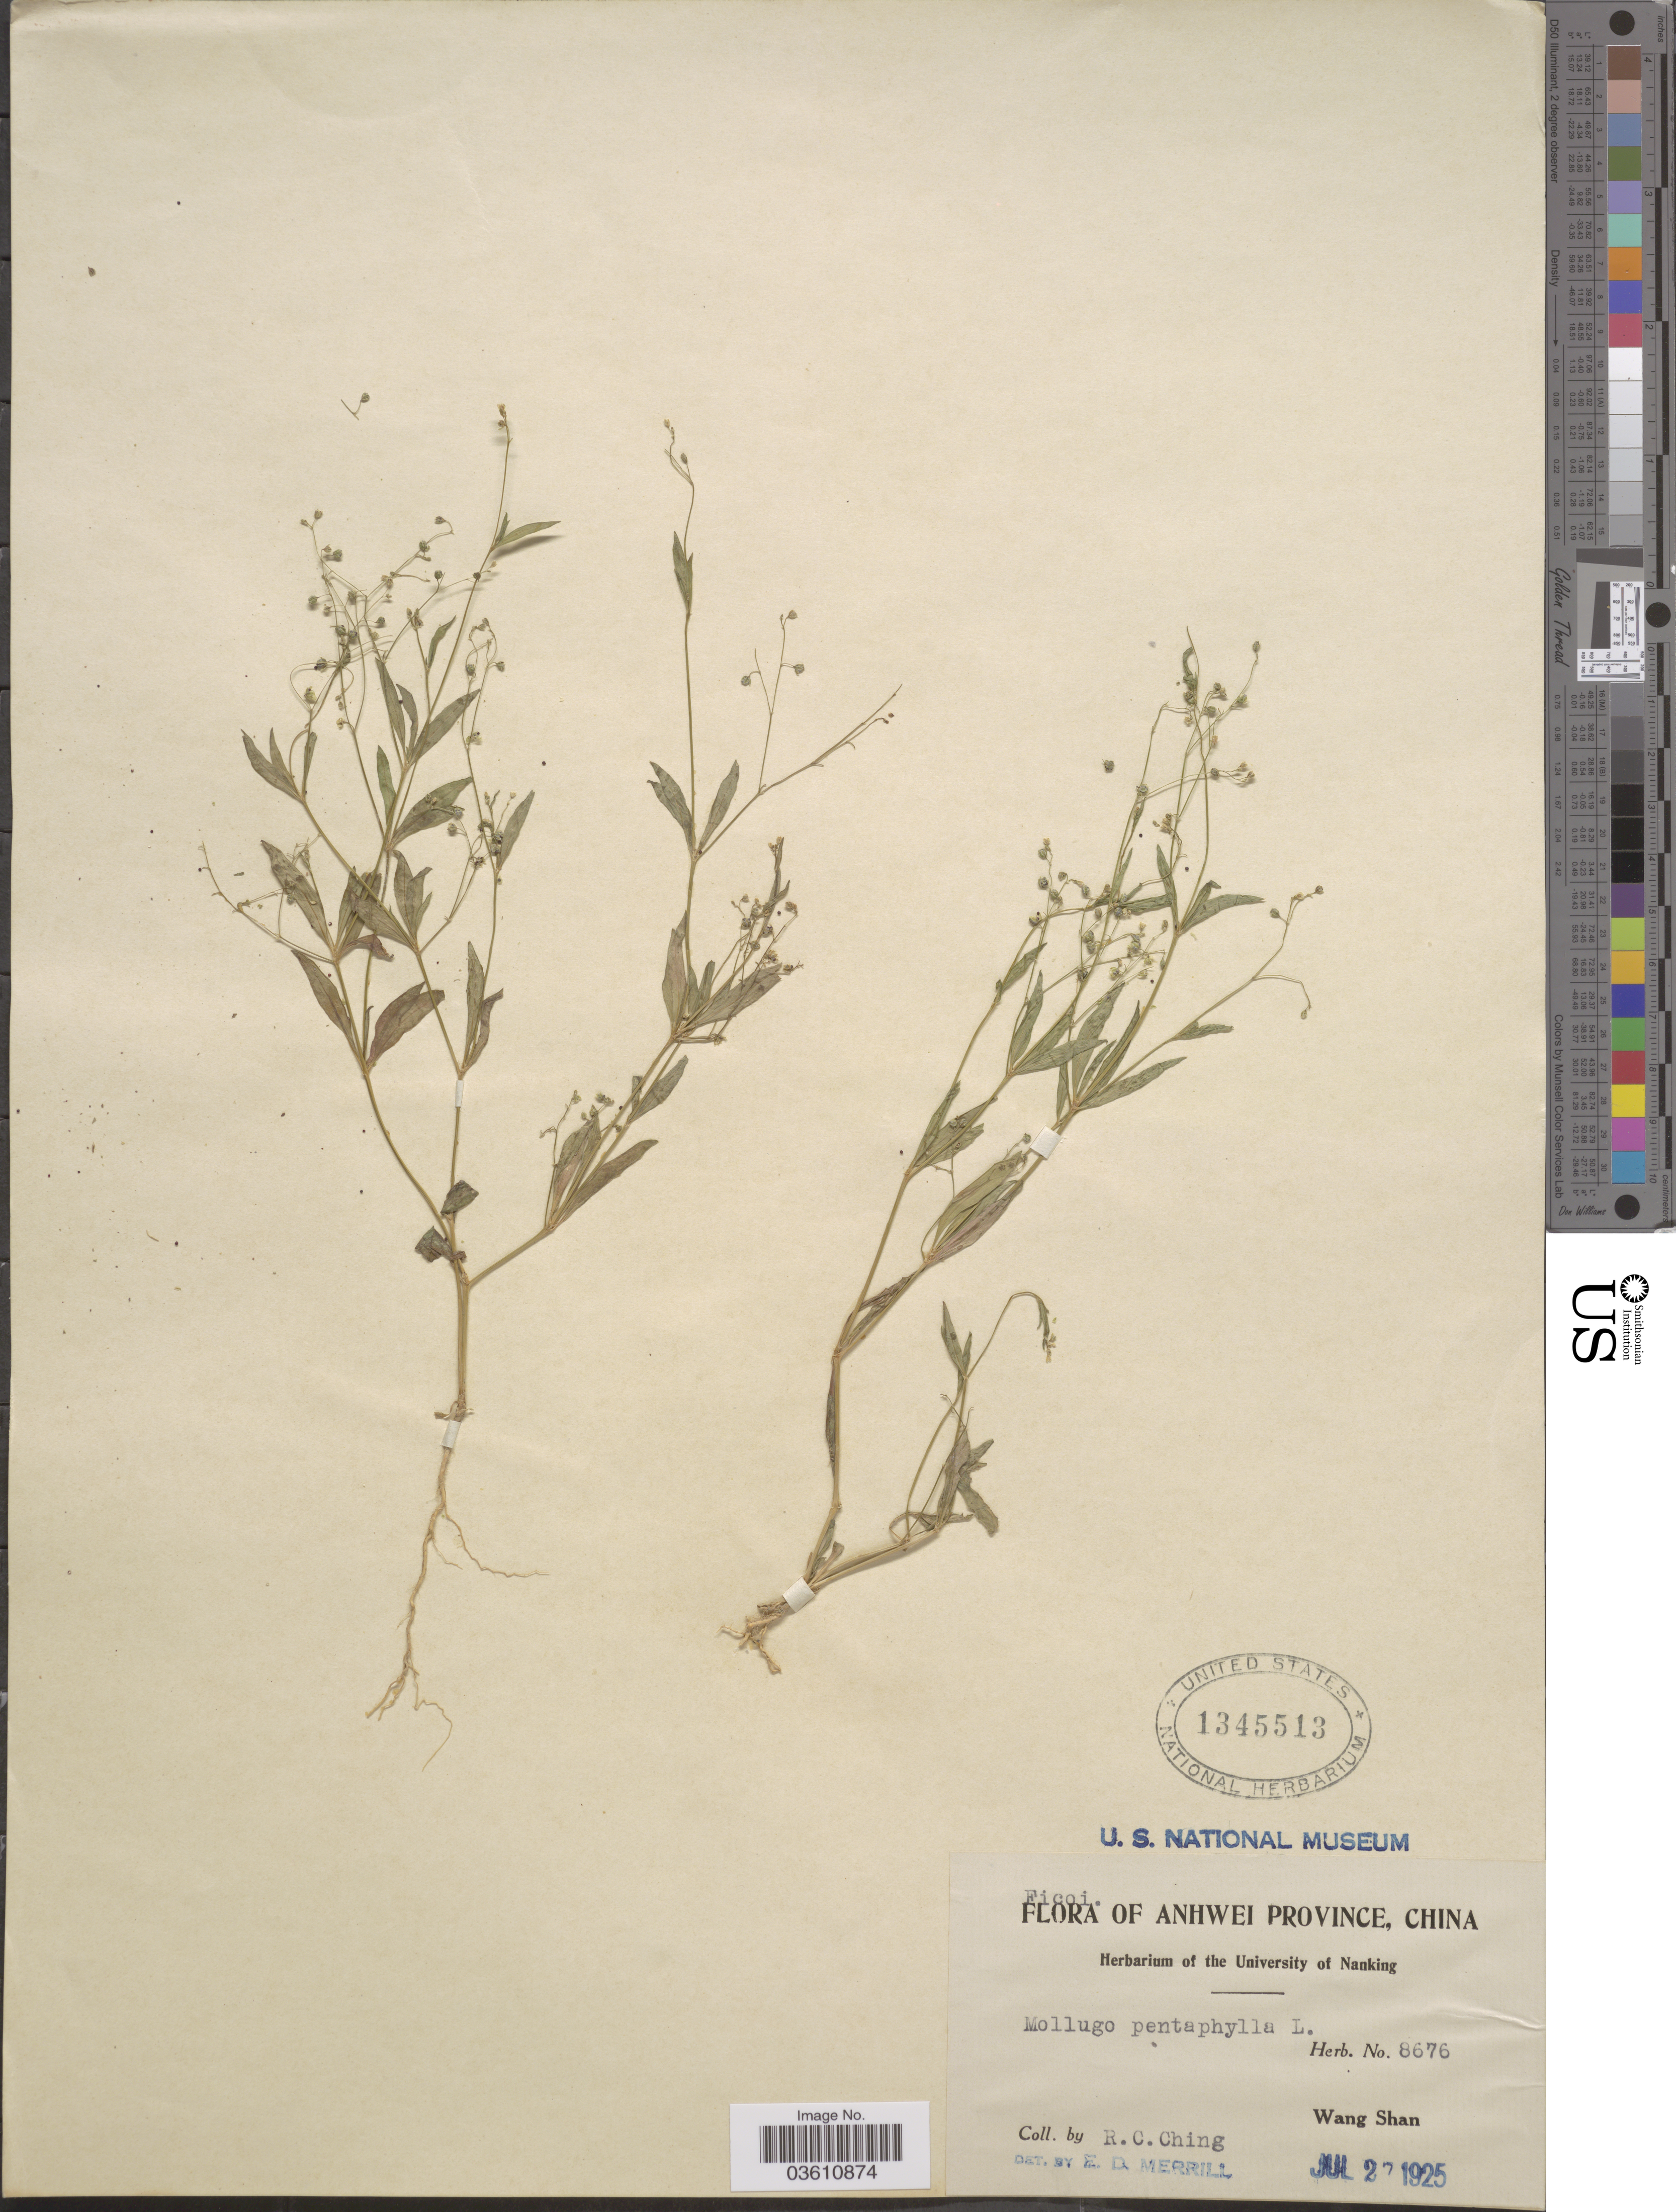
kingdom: Plantae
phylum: Tracheophyta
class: Magnoliopsida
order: Caryophyllales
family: Molluginaceae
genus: Trigastrotheca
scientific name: Trigastrotheca pentaphylla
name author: (L.) Thulin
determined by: Strong, Mark T., (BOT), Smithsonian Institution - National Museum of Natural History (UNITED STATES)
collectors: R. C. Ching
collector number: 8676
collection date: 1925-07-27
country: China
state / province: Anhui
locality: Anhwei Province Wang Shan.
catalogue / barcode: US 1345513